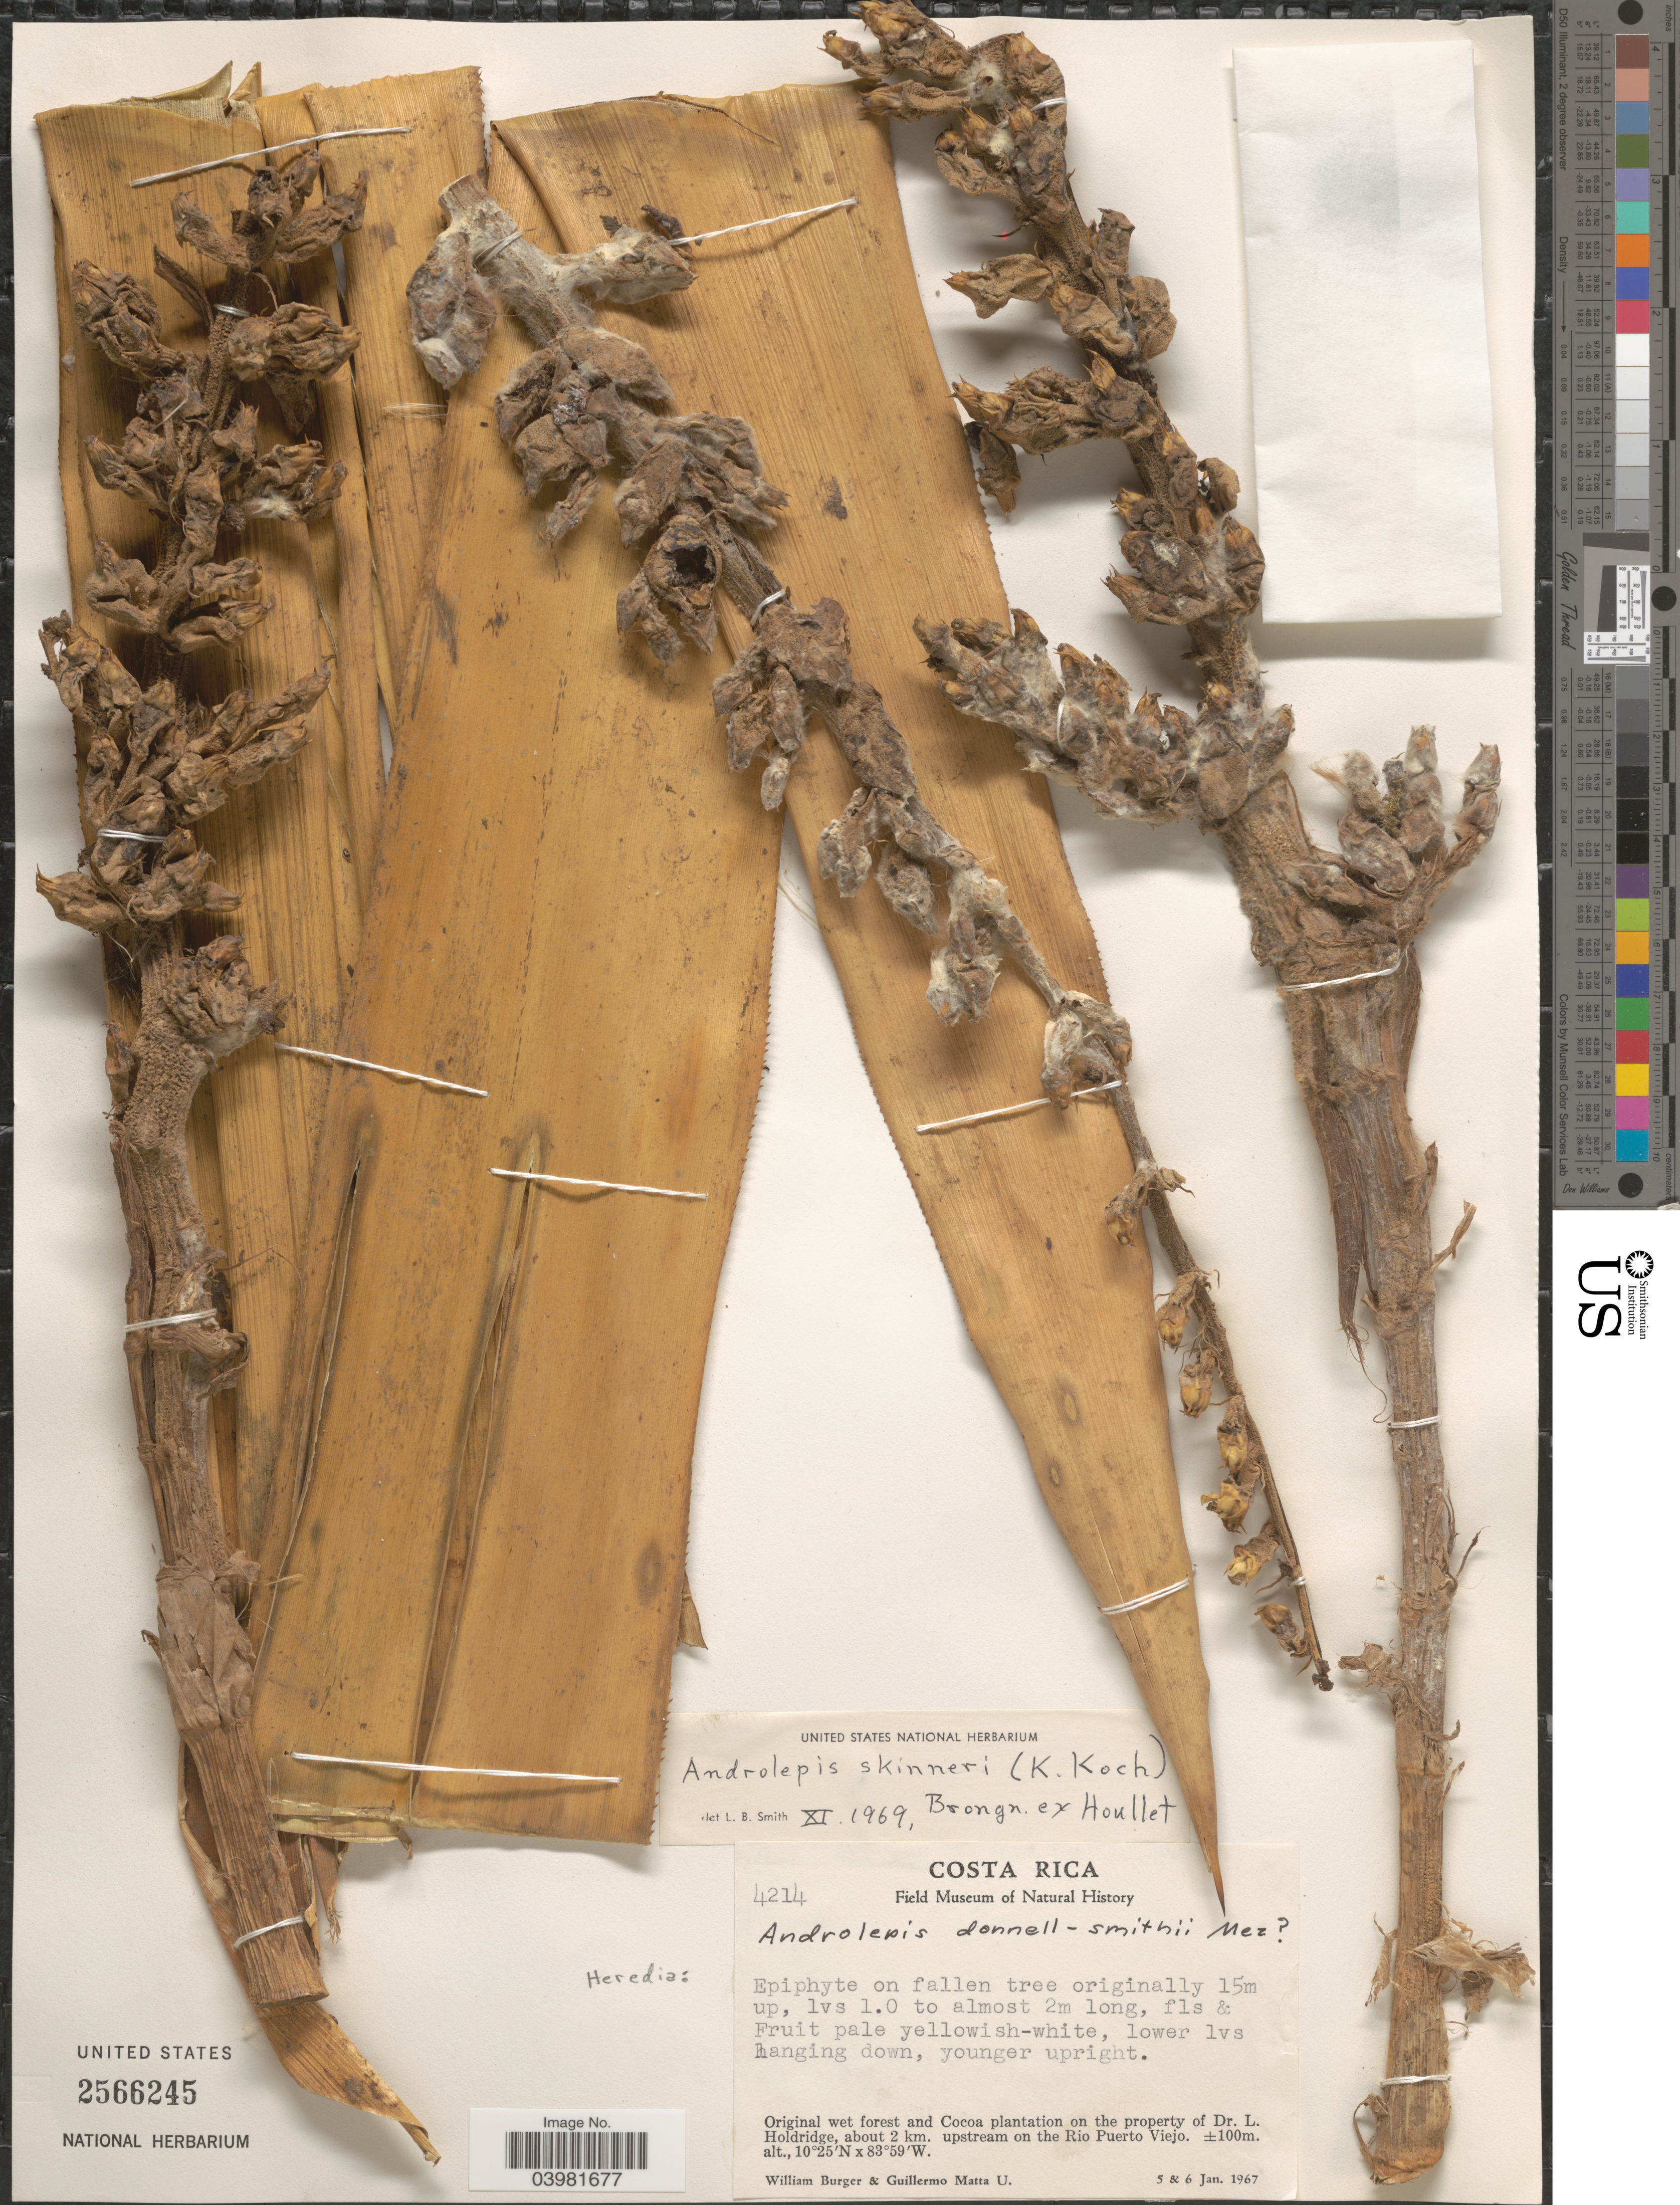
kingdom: Plantae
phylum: Tracheophyta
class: Liliopsida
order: Poales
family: Bromeliaceae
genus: Androlepis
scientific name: Androlepis skinneri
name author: Brongn. ex Houllet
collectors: W. Burger & G. Matta U.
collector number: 4214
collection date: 1967-01-05/1967-01-06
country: Costa Rica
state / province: Heredia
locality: Original wet forest and Cocoa plantation on the property of Dr. L. Holdridge, about 2 km. upstream on the Rio Puerto Viejo.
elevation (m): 100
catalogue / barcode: US 2566245